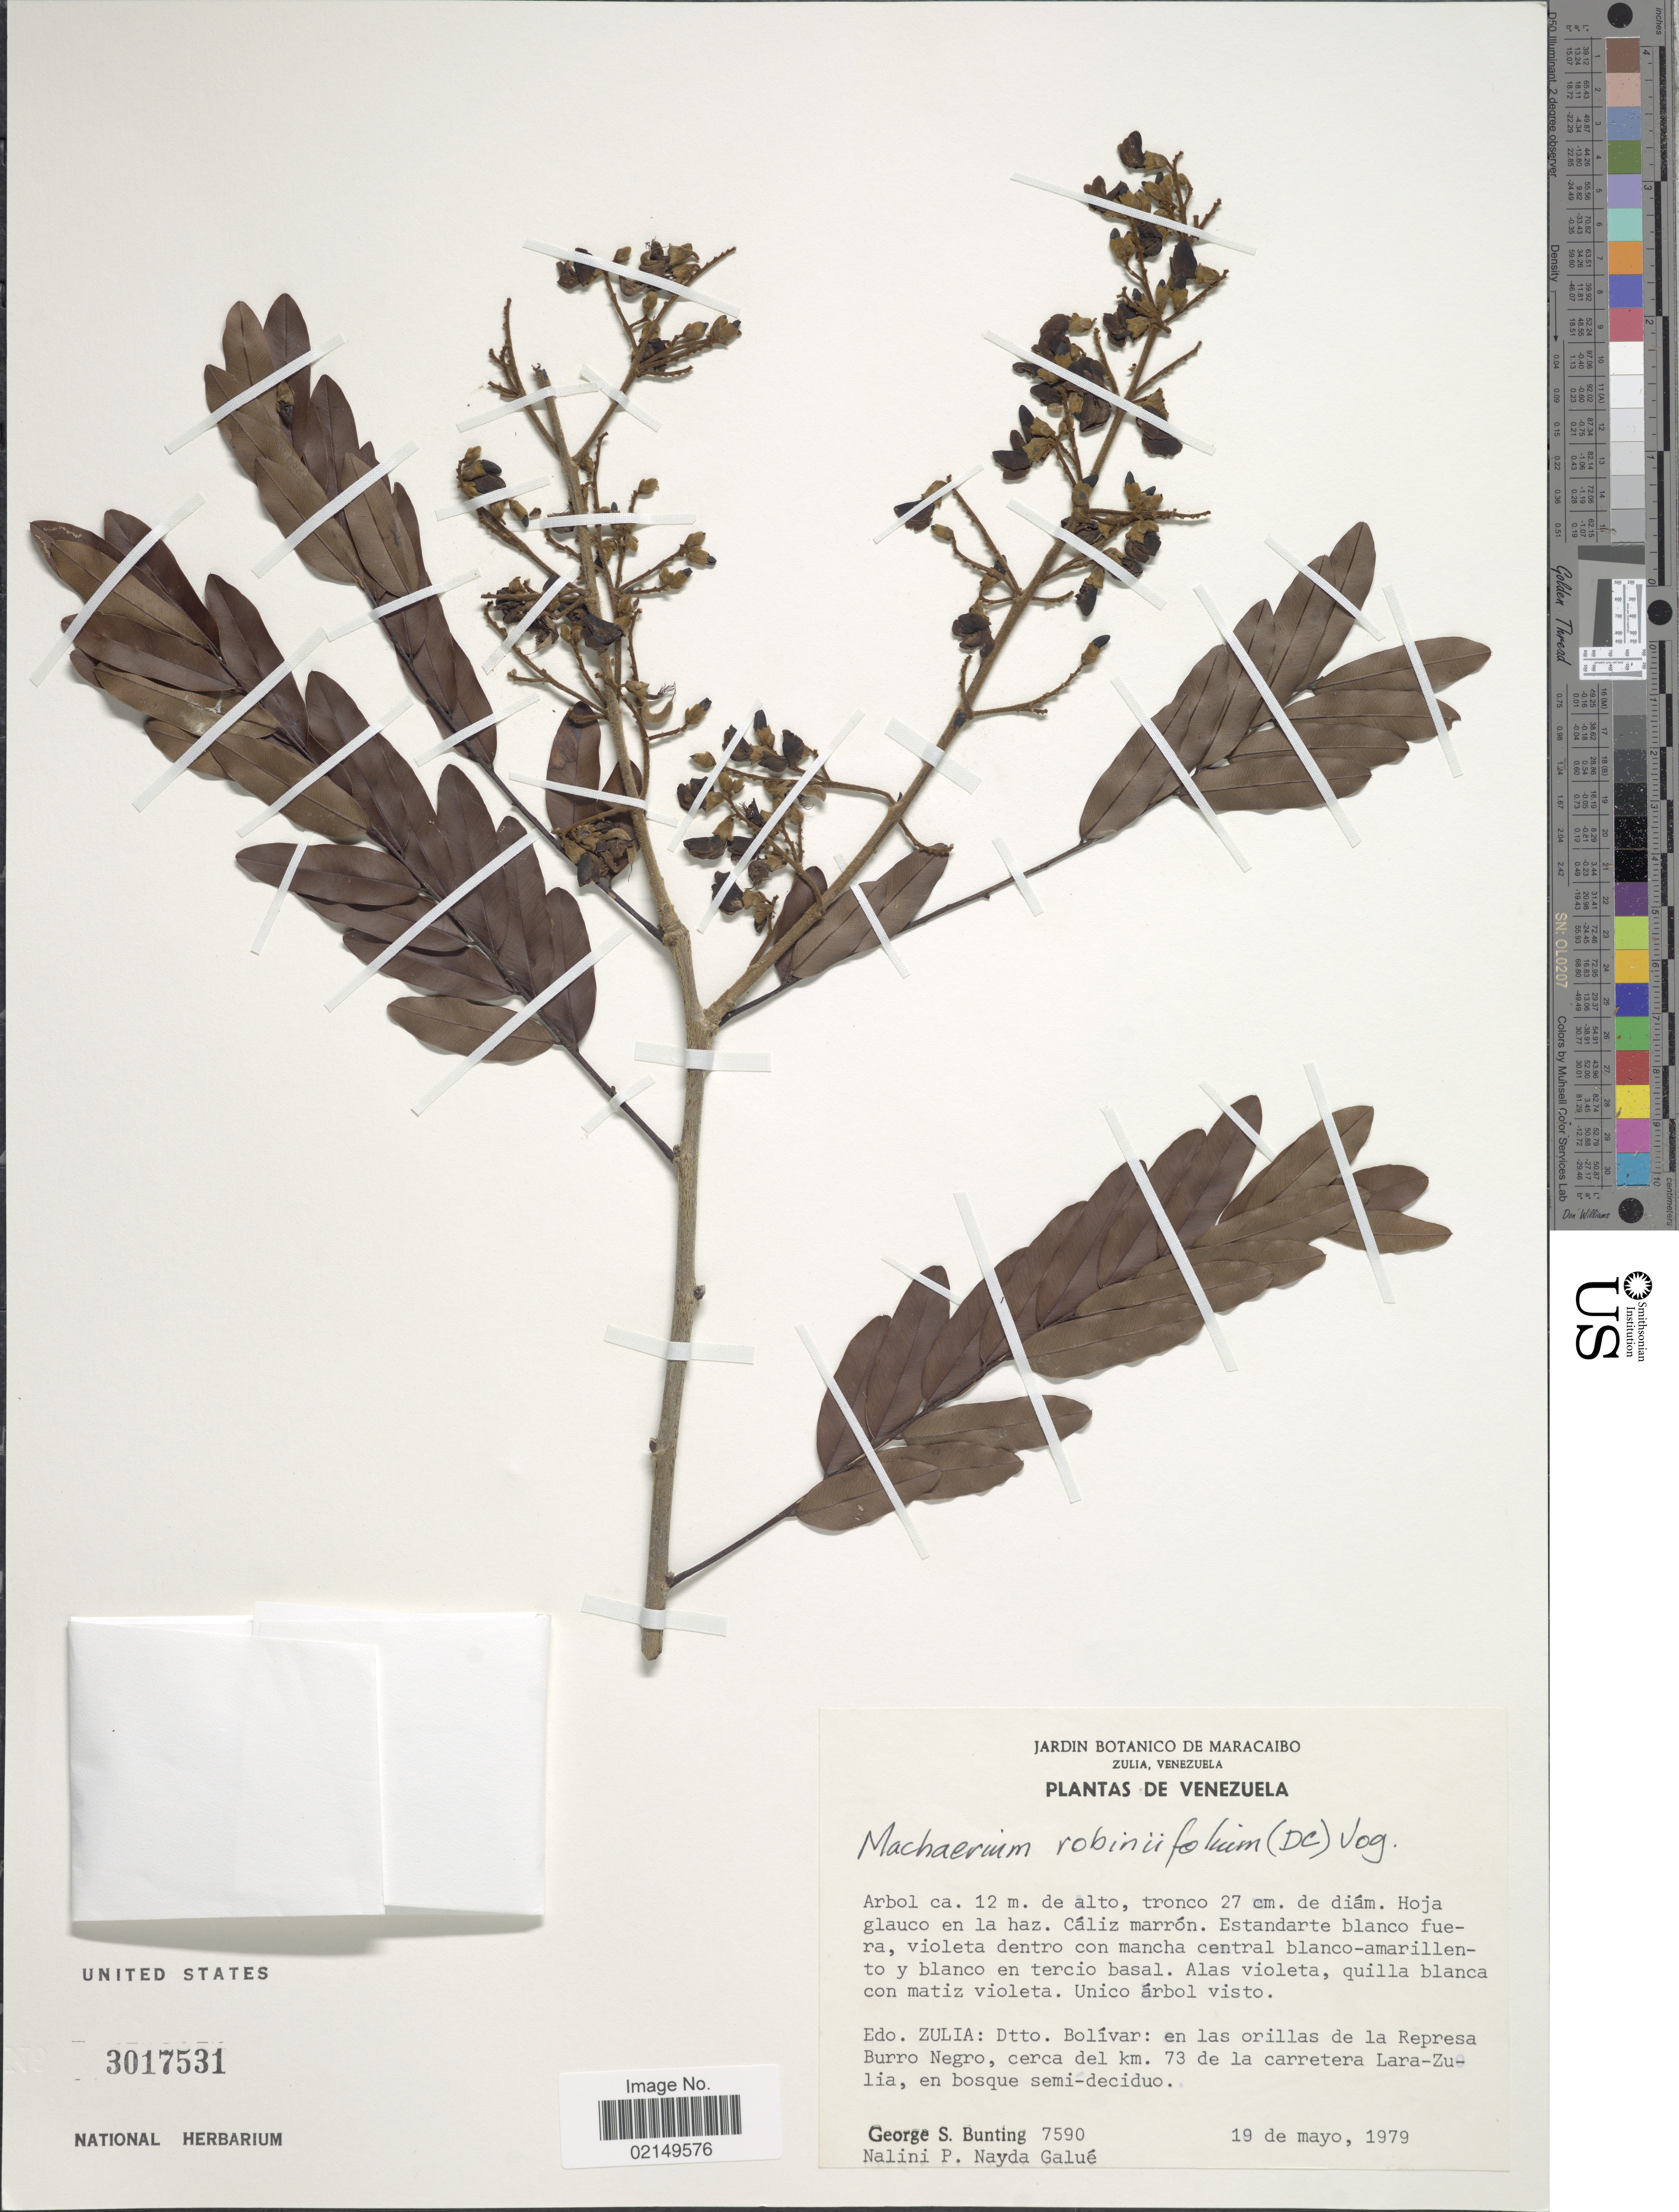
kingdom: Plantae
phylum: Tracheophyta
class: Magnoliopsida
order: Fabales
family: Fabaceae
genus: Machaerium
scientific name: Machaerium robinifolium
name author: (DC.) Vogel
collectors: G. S. Bunting, P. Nalini & N. Galué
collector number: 7590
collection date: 1979-05-19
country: Venezuela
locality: Edo. Zulia: Dtto. Bolivar: en las orillas de la Represa Burro Negro, cerca del Km. 73 de la carretera Lara-Zulia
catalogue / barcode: US 3017531